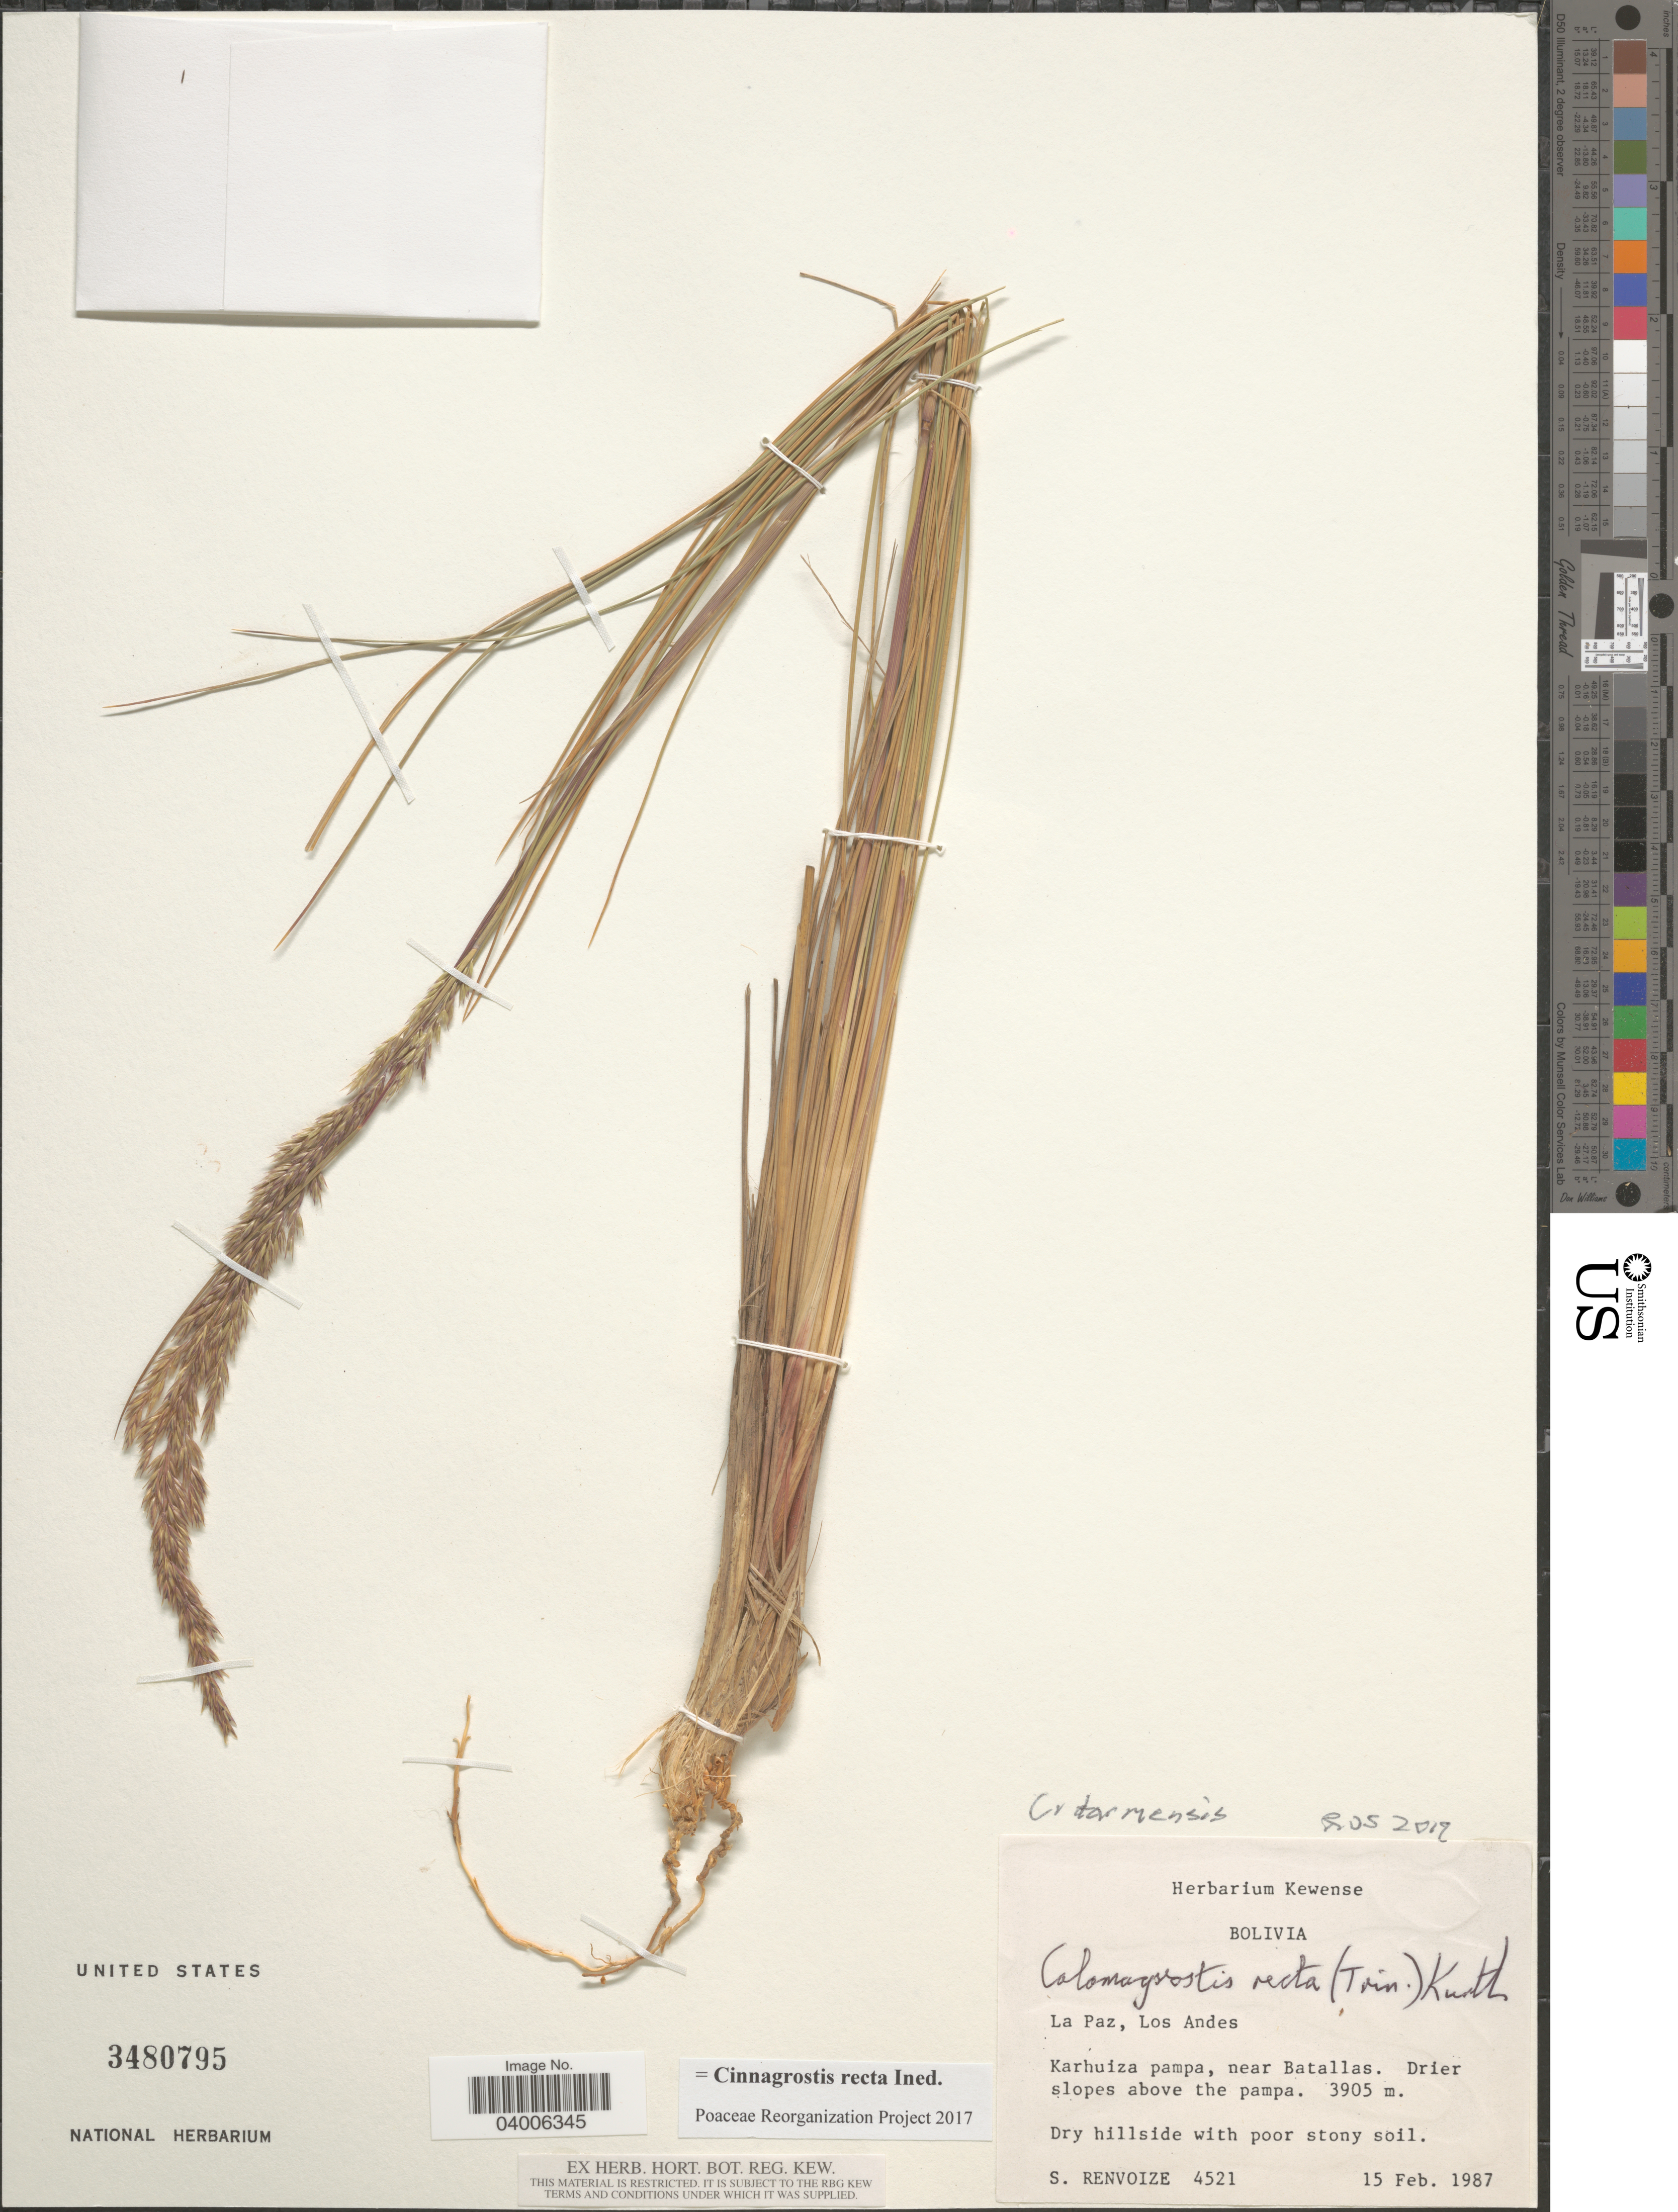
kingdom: Plantae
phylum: Tracheophyta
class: Liliopsida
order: Poales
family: Poaceae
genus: Cinnagrostis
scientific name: Cinnagrostis tarmensis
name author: (Pilg.) P.M. Peterson et al.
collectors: S. A. Renvoize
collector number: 4521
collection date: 1987-02-15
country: Bolivia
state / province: La Paz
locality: Los Andes. Karhuiza pampa, near Batallas. Drier slopes above the pampa.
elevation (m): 3905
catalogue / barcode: US 3480795